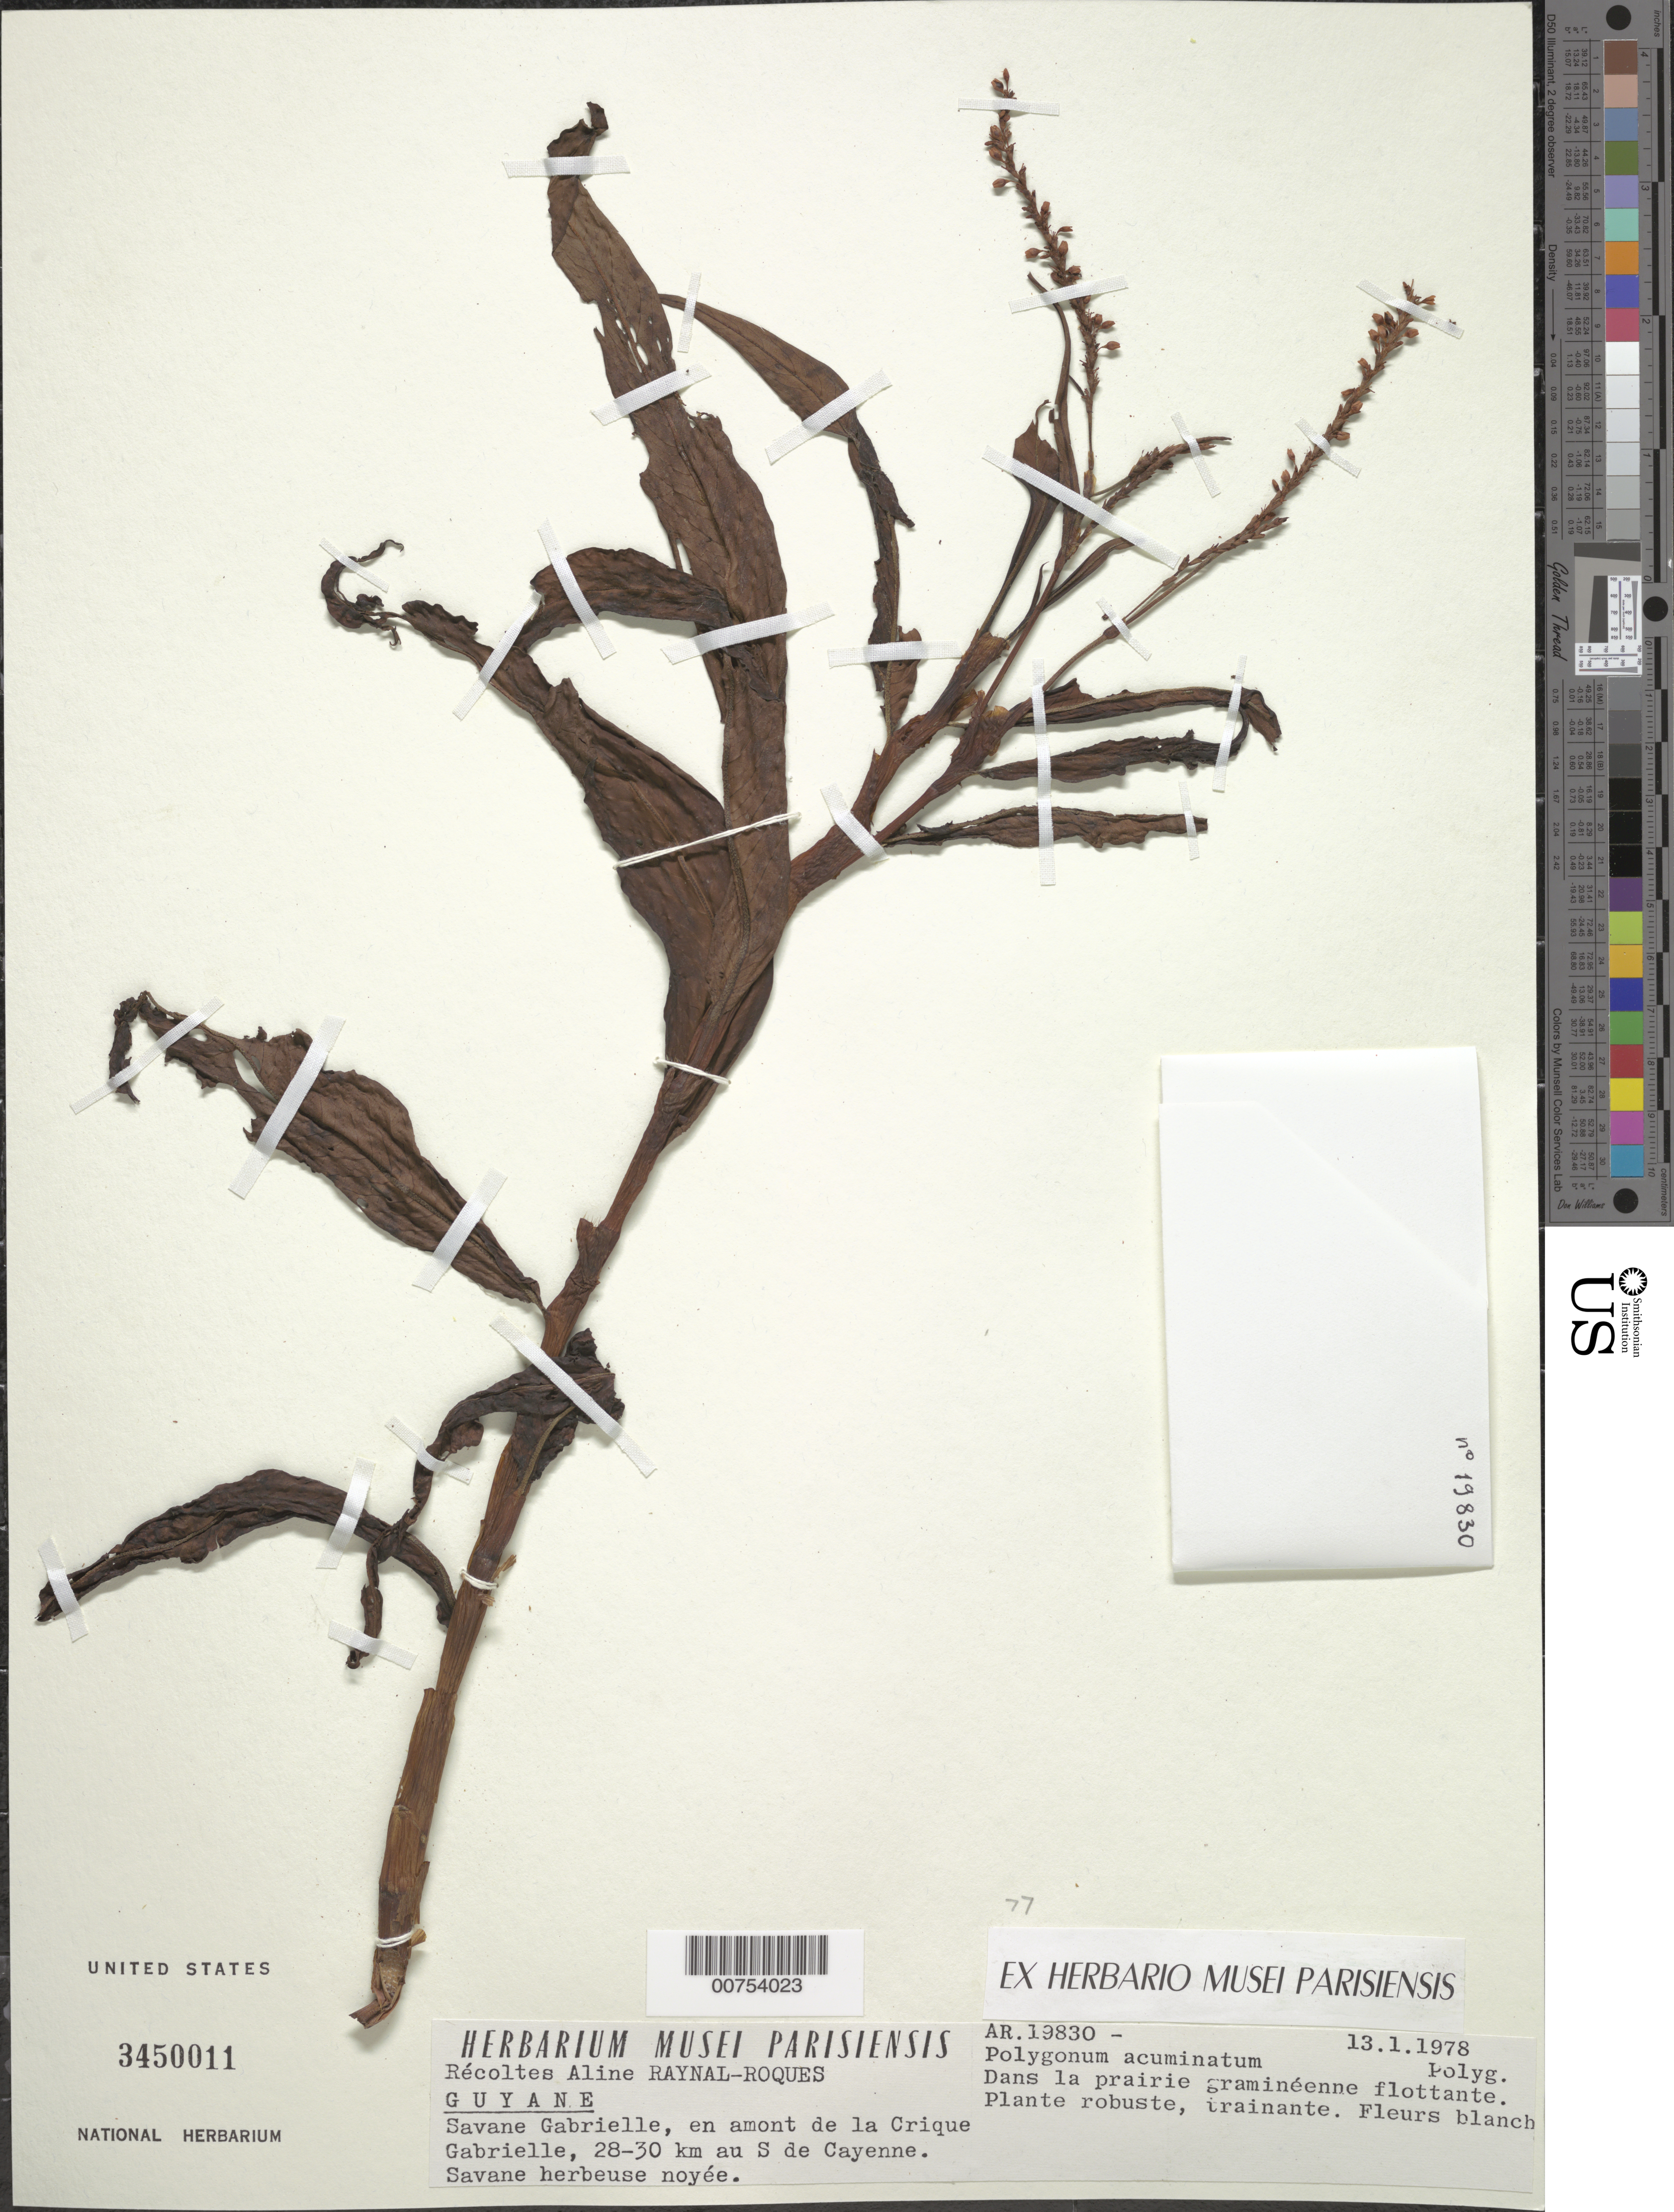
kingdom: Plantae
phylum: Tracheophyta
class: Magnoliopsida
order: Caryophyllales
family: Polygonaceae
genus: Polygonum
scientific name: Polygonum acuminatum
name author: Kunth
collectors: A. M. Raynal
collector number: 19830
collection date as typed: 13-Jan-78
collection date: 1978-01-13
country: French Guiana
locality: Savane Gabrielle, Crique Gabrielle, 28-30 km sud de Cayenne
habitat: Savane herbeuse noyee; dans la prairie gramineenne flottante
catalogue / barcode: US 3450011